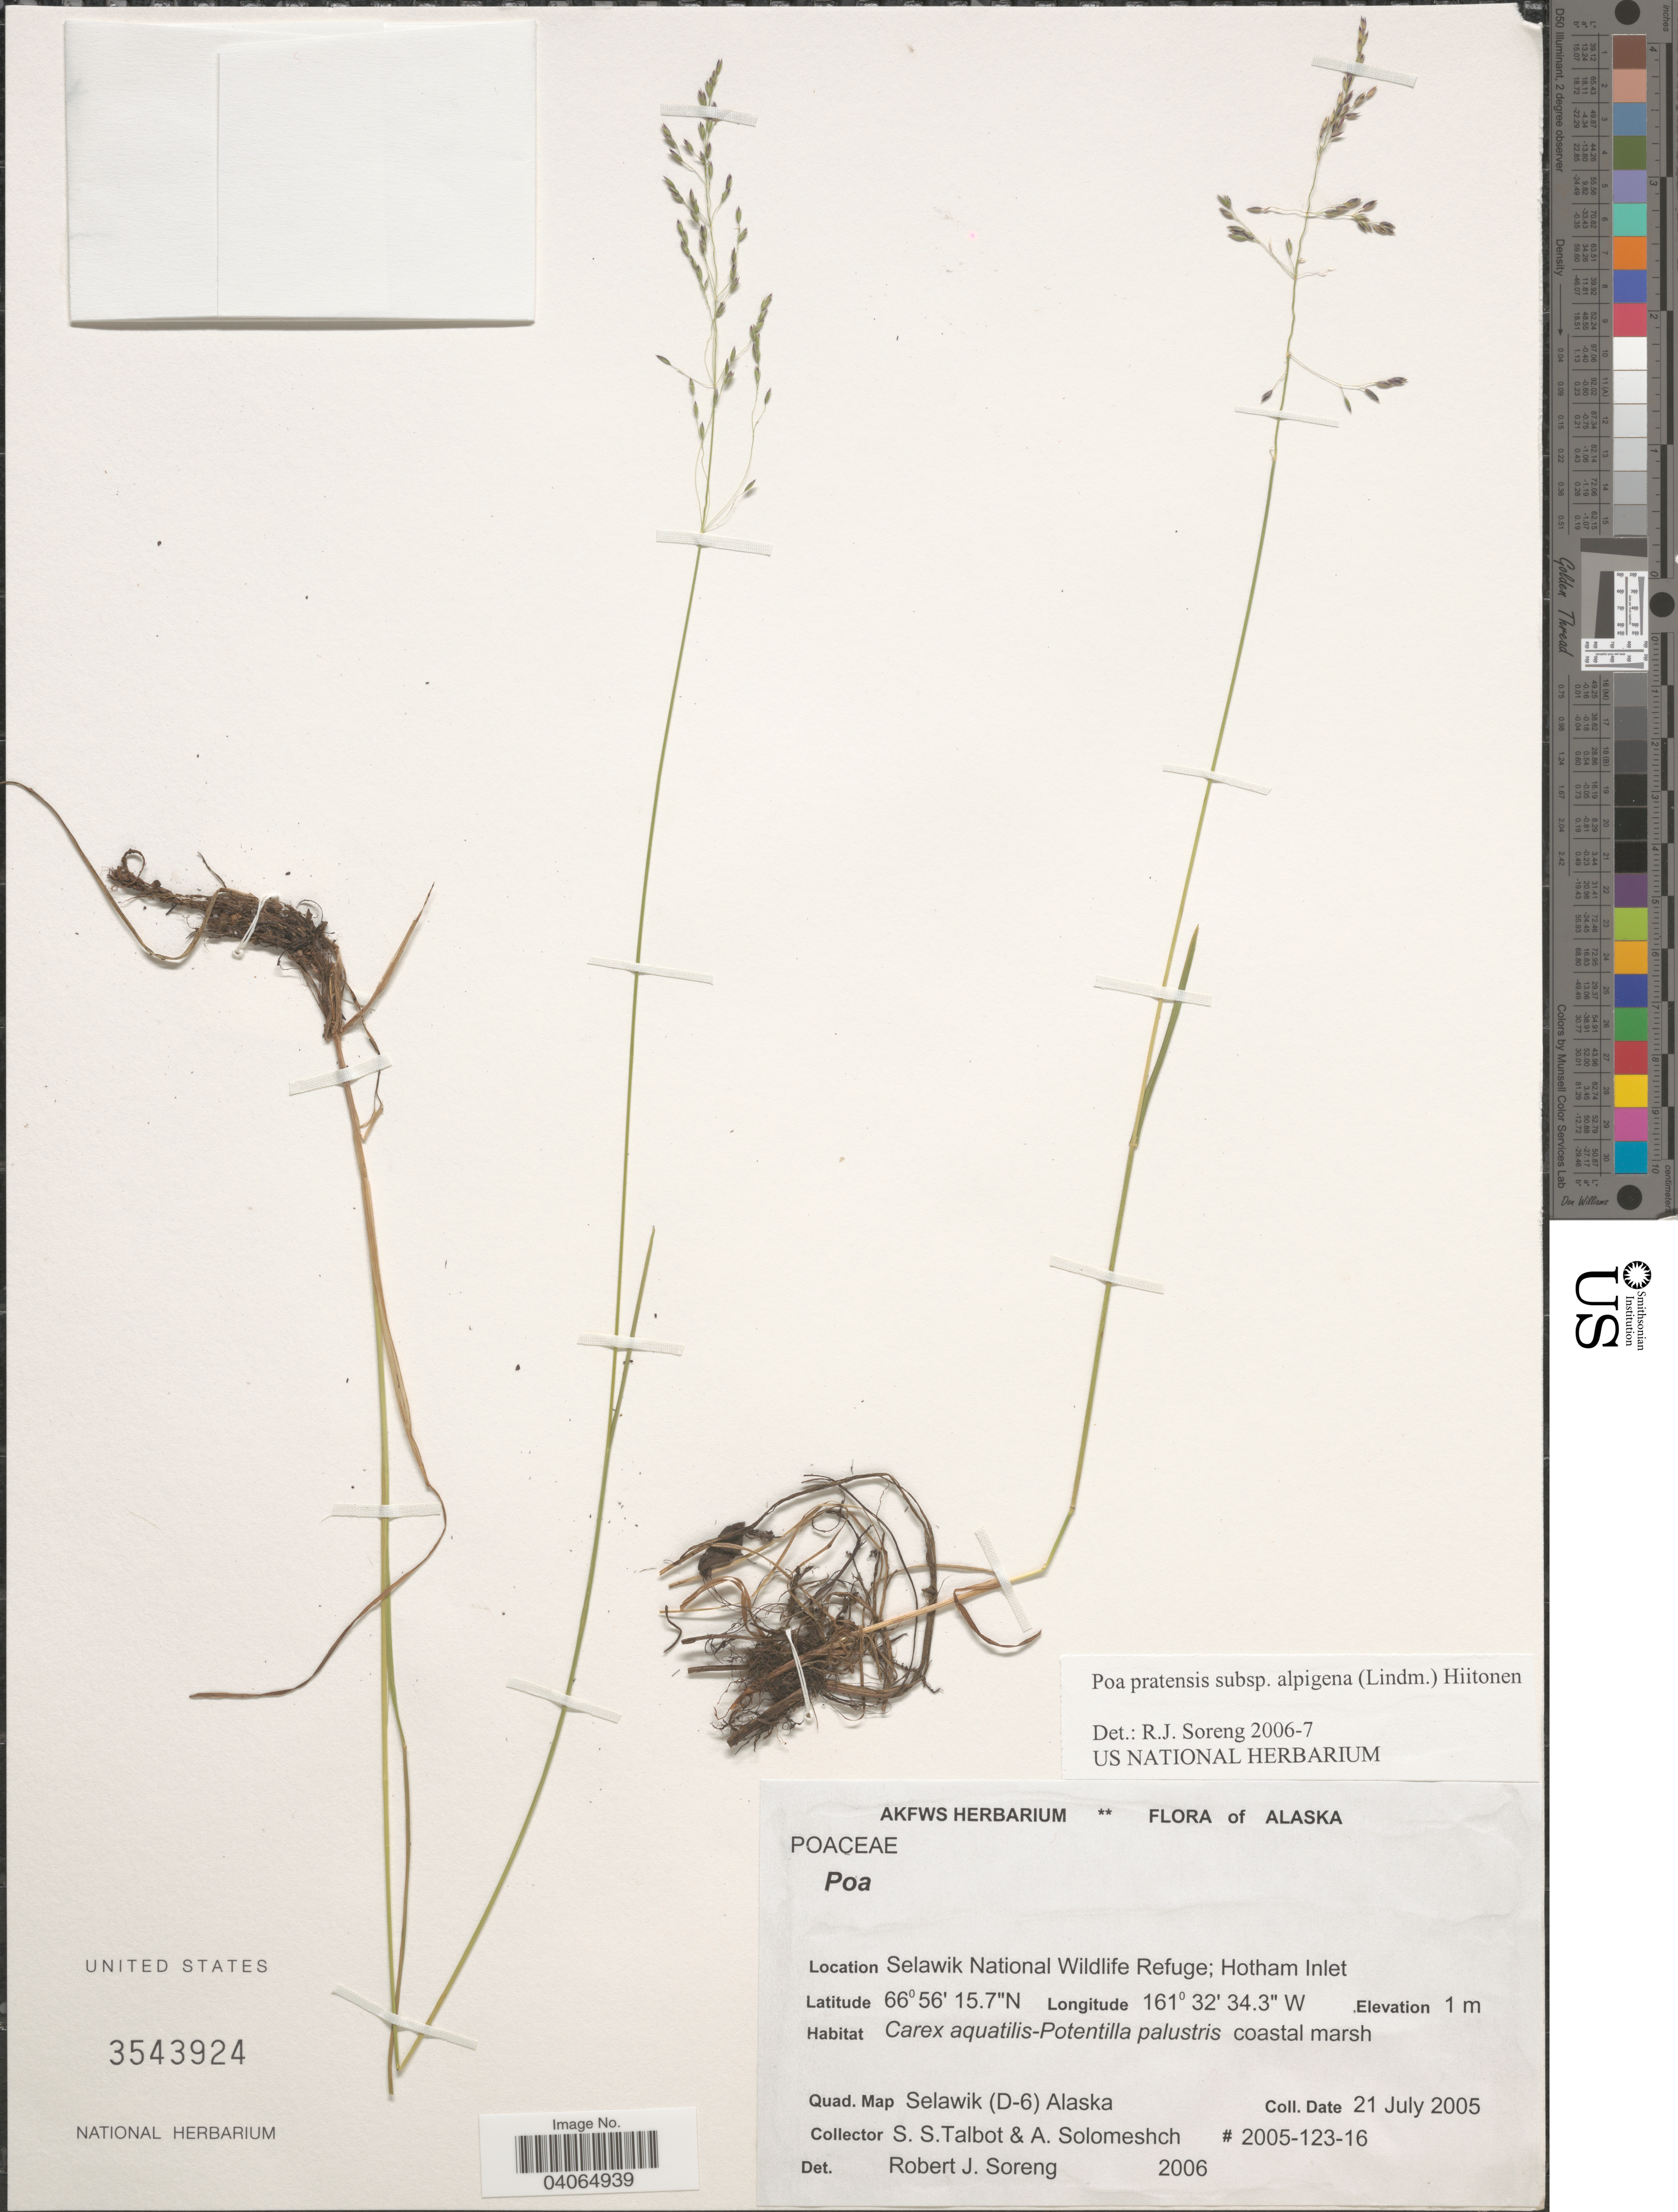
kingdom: Plantae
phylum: Tracheophyta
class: Liliopsida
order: Poales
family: Poaceae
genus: Poa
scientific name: Poa pratensis subsp. alpigena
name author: (Lindm.) Hiitonen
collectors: S. S. Talbot & A. Solomeshch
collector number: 2005-123-16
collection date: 2005-07-21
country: United States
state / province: Alaska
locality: Selawik National Wildlife Refuge; Hotham Inlet. Quad. Map Selawik (D-6).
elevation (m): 1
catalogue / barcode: US 3543924